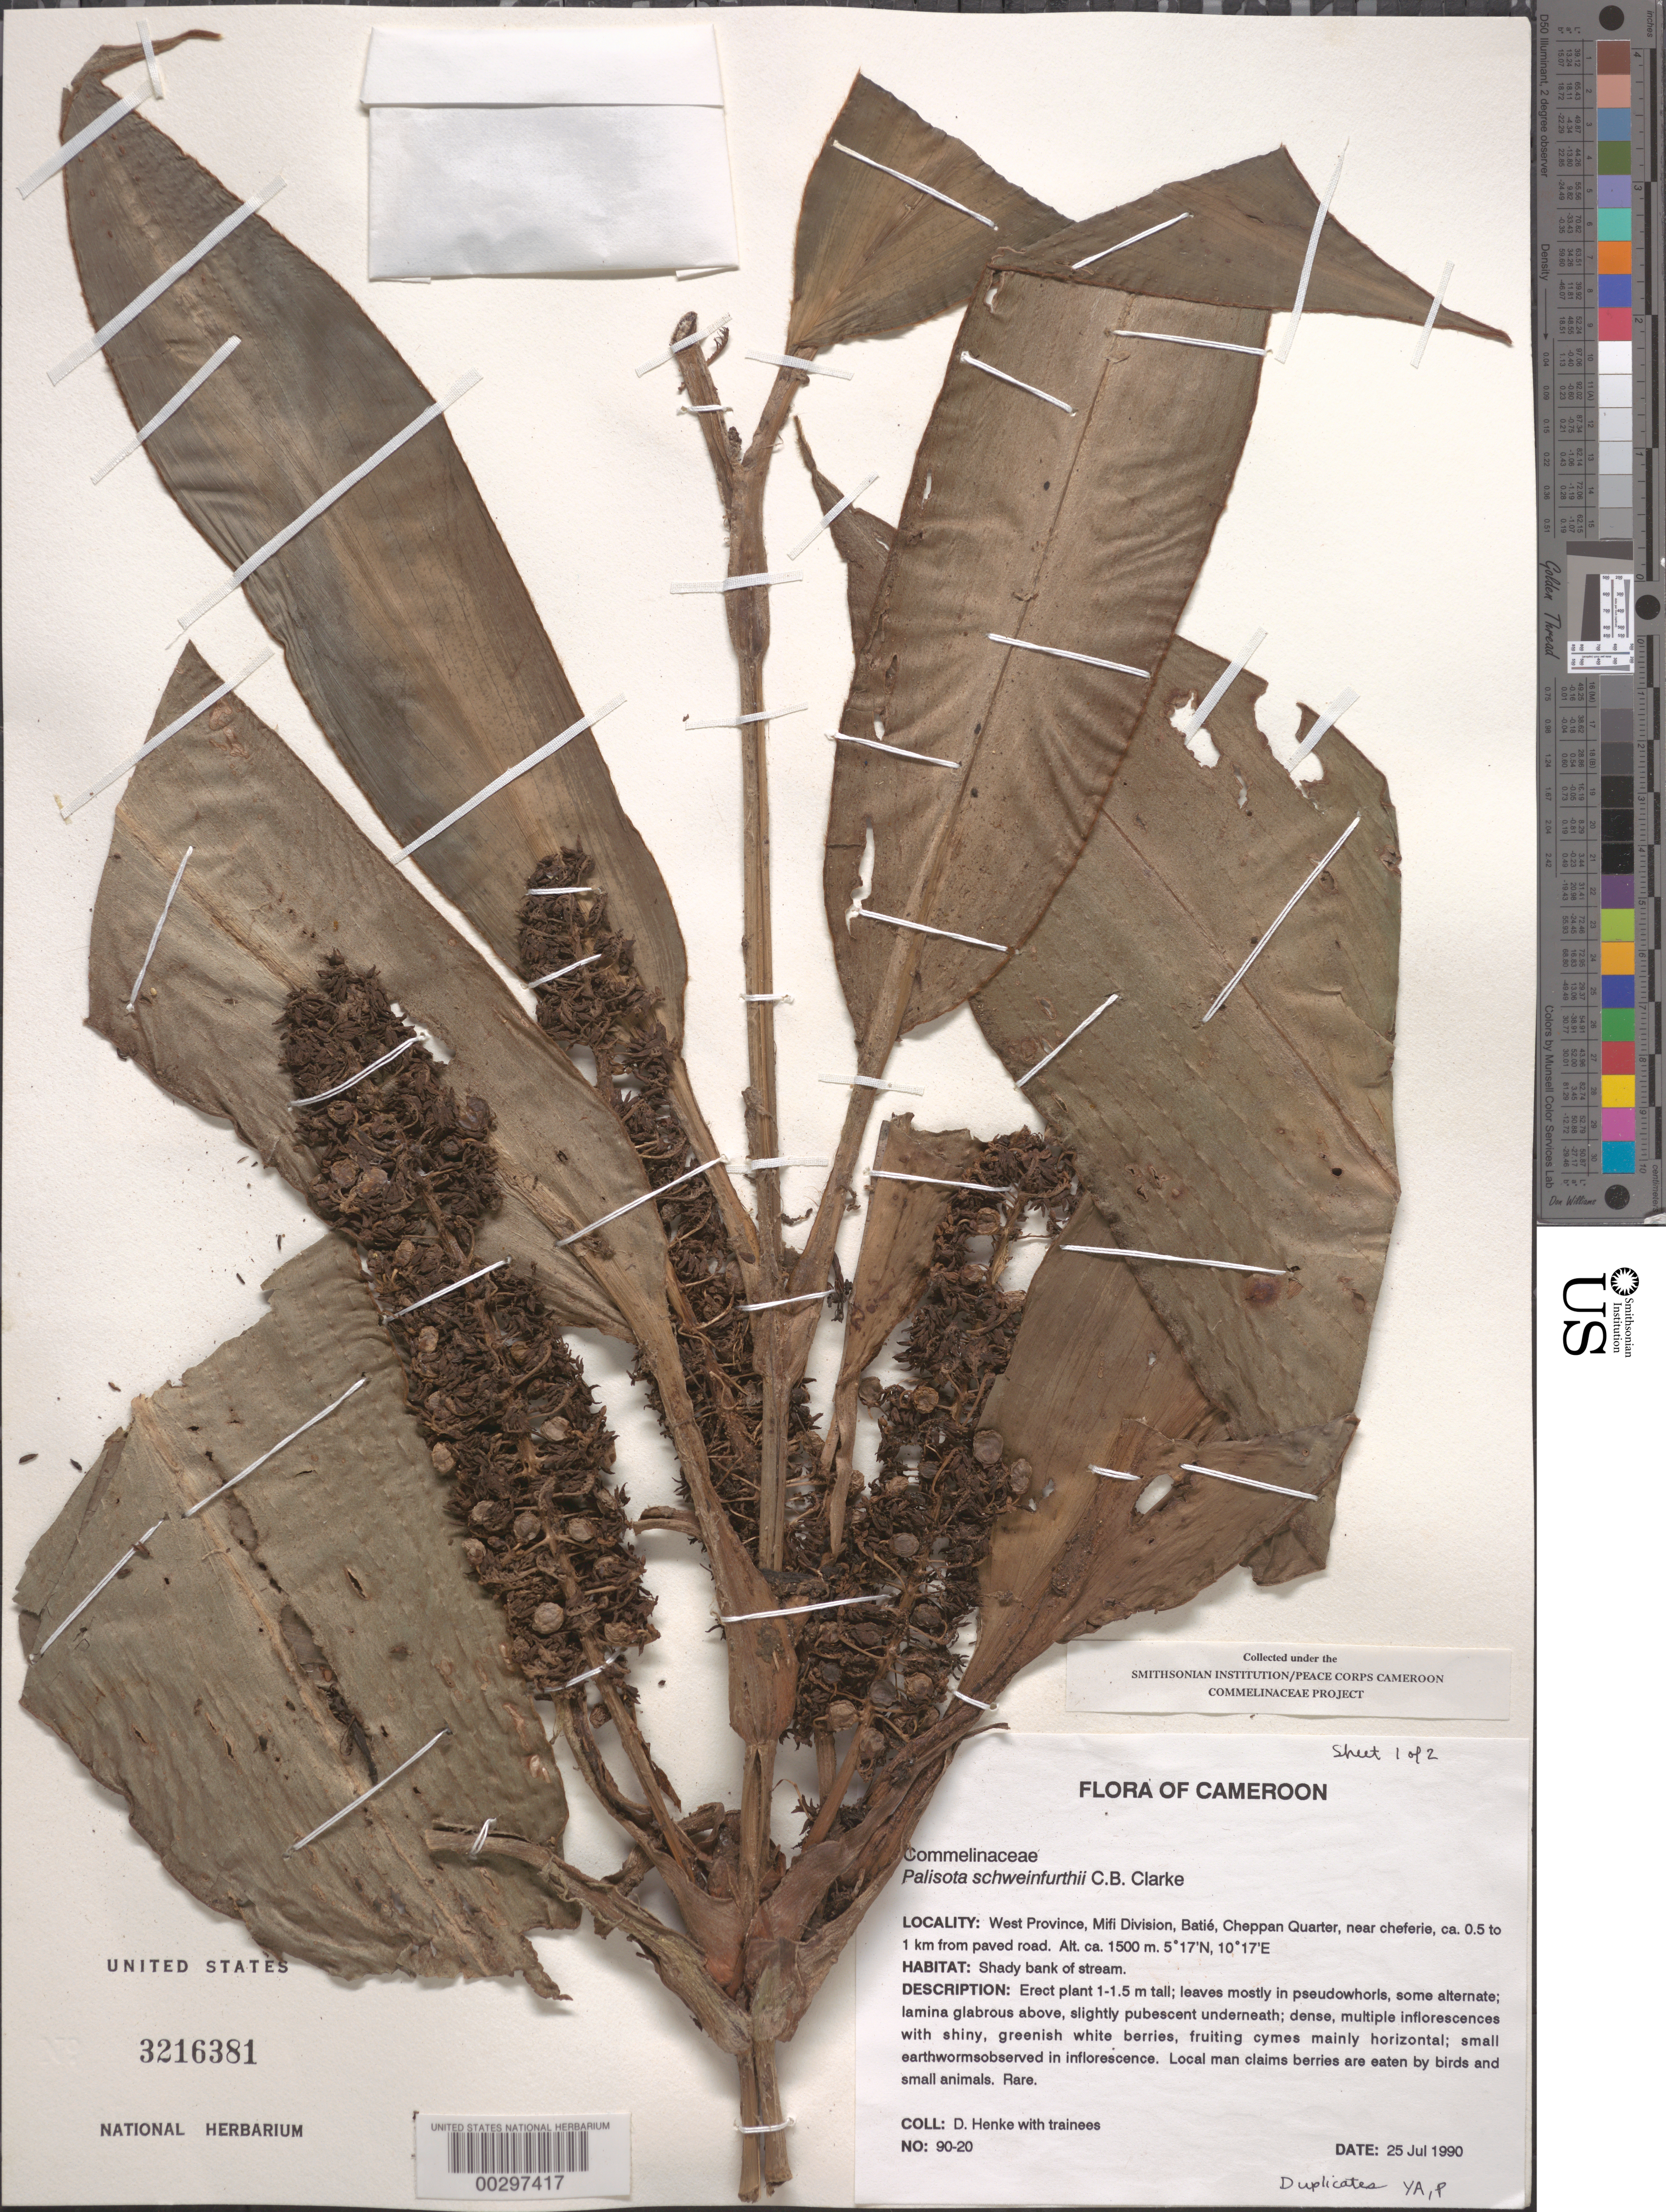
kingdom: Plantae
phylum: Tracheophyta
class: Liliopsida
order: Commelinales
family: Commelinaceae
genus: Palisota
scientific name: Palisota schweinfurthii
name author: C.B. Clarke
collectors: D. Henke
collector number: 90-20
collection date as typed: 25 Jul 1990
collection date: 1990-07-25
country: Cameroon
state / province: Ouest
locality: Mifi, batiecheppan quarter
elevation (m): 1500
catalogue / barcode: US 3216381